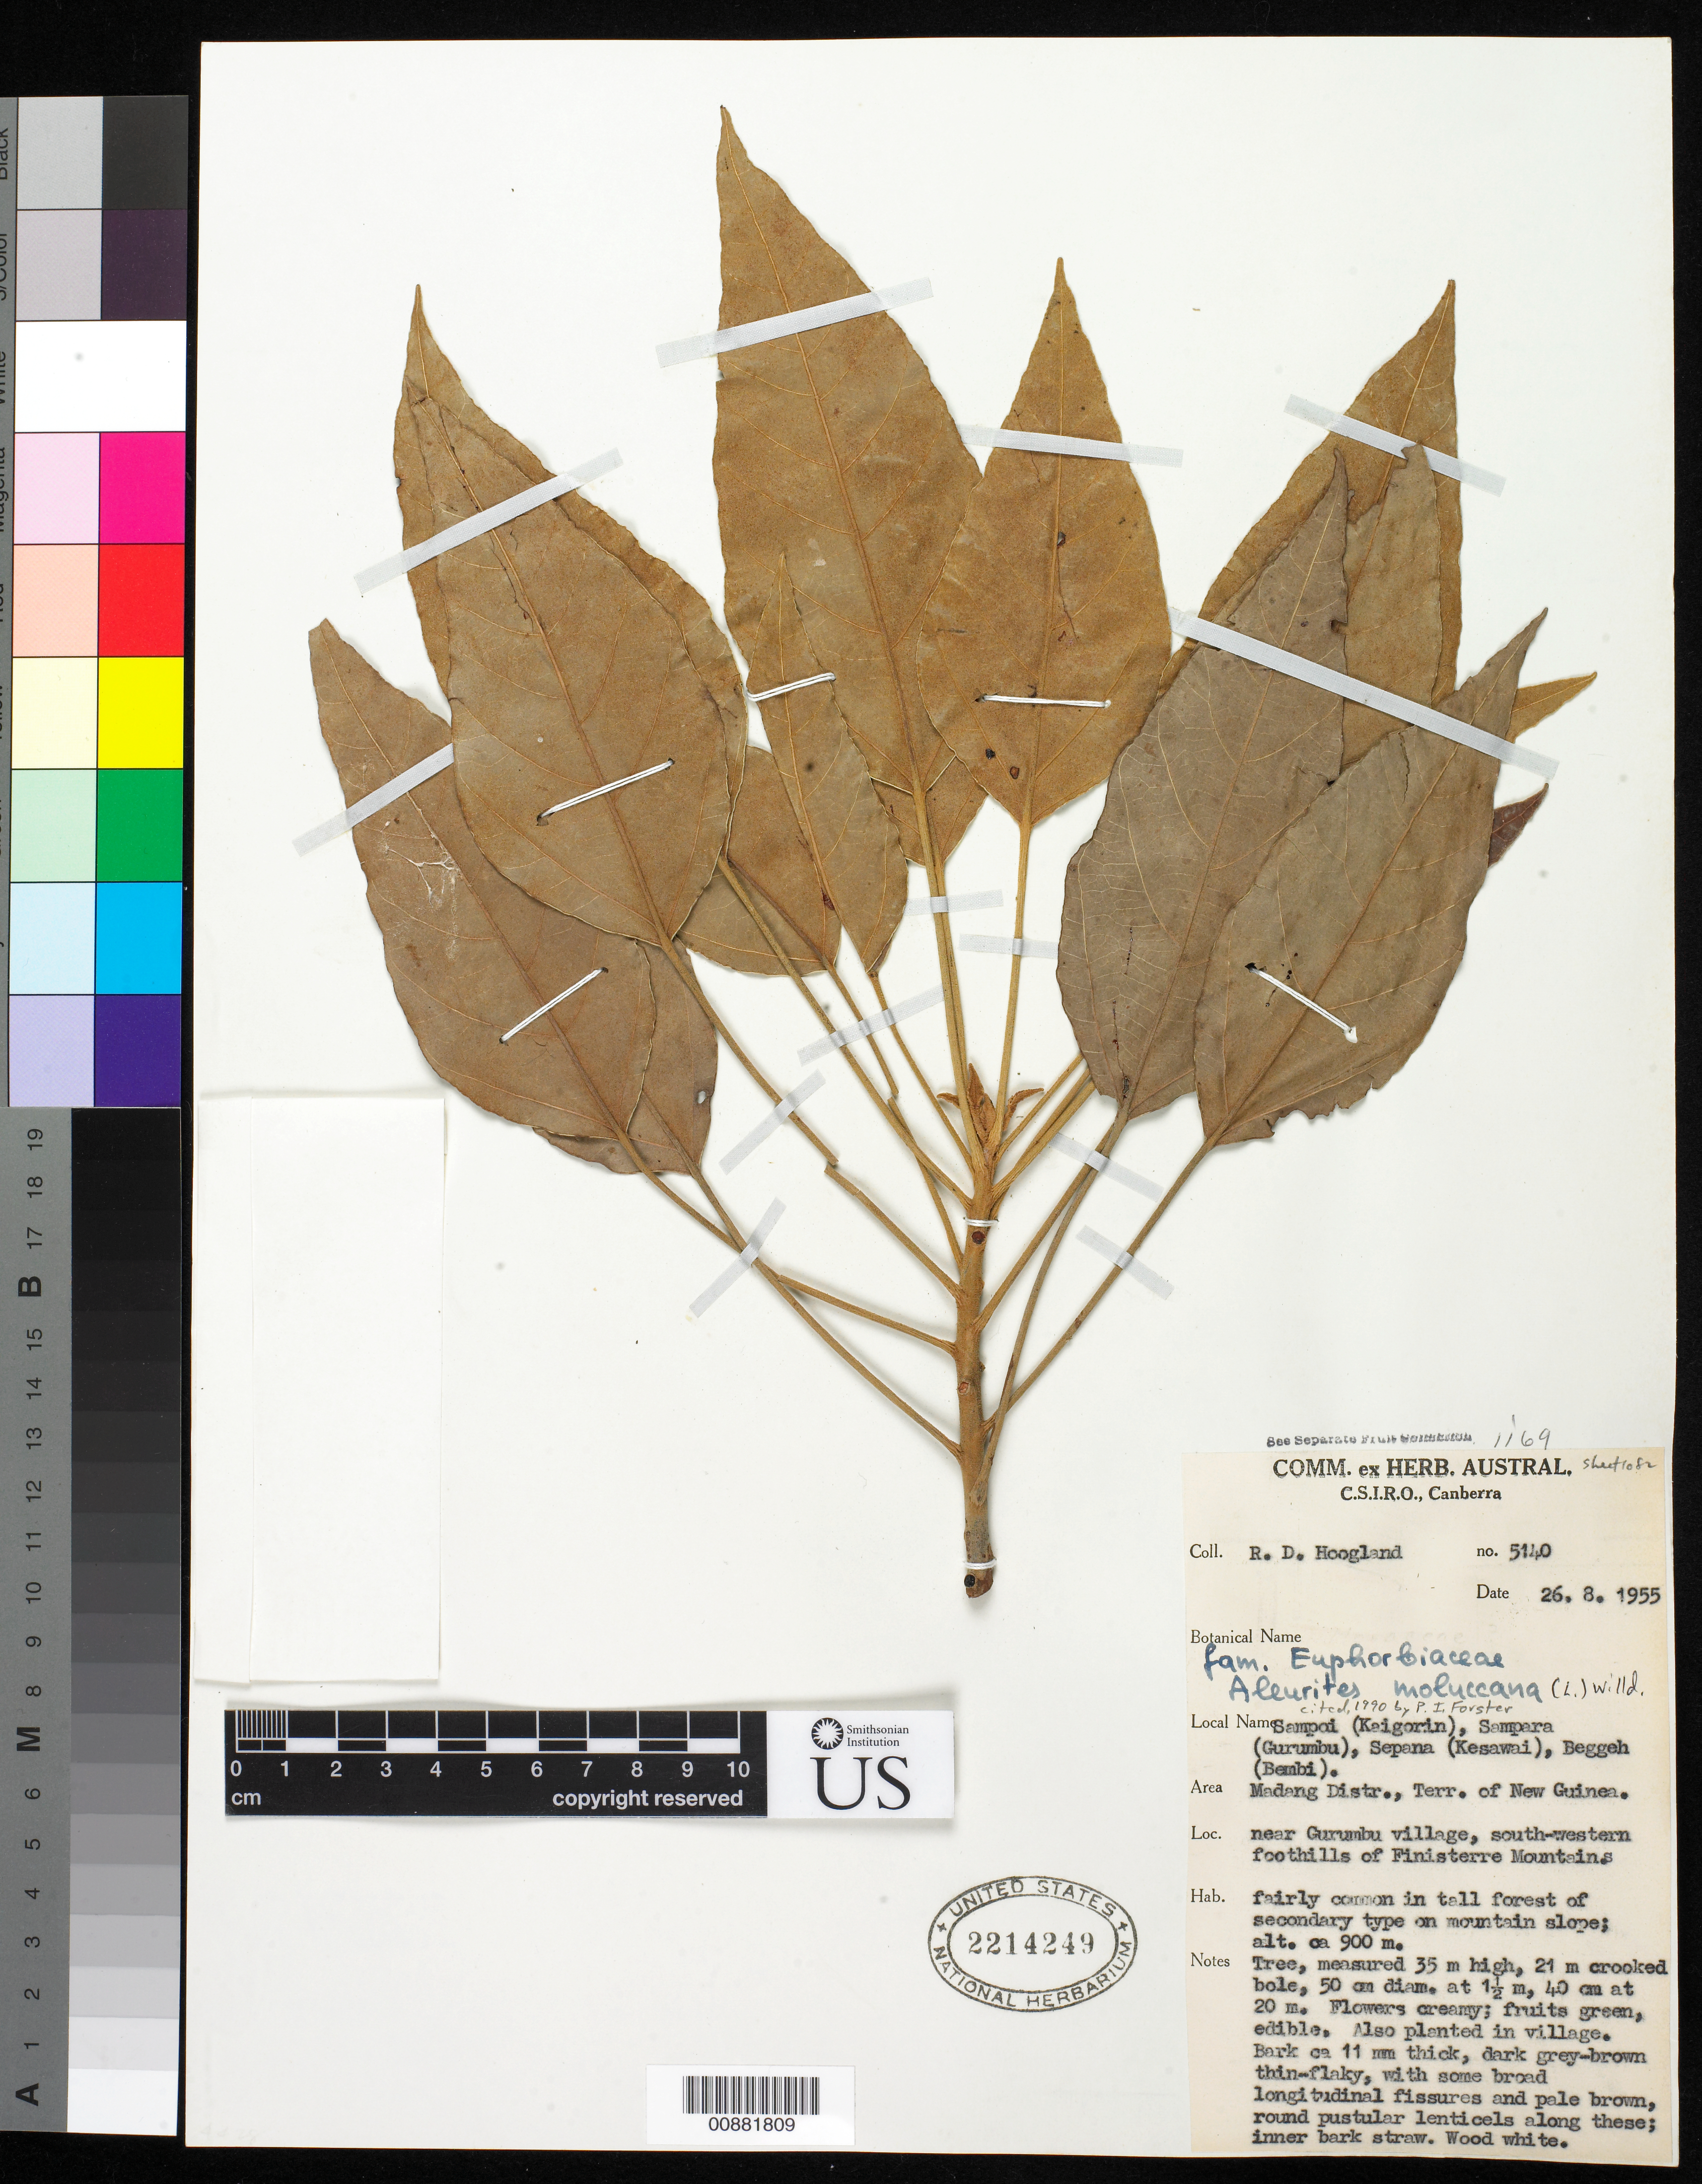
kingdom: Plantae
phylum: Tracheophyta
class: Magnoliopsida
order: Malpighiales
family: Euphorbiaceae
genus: Aleurites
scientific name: Aleurites moluccanus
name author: (L.) Willd.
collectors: R. D. Hoogland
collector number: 5140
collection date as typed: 26 Aug 1955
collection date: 1955-08-26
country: Papua New Guinea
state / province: Madang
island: New Guinea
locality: Madang Distr., Ter. Of New Guinea; near Gurumbu village, SW foothills of Flinisterre Mountains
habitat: Fairly common in tall forestof secondary type on mountain slope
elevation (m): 900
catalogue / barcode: US 2214249